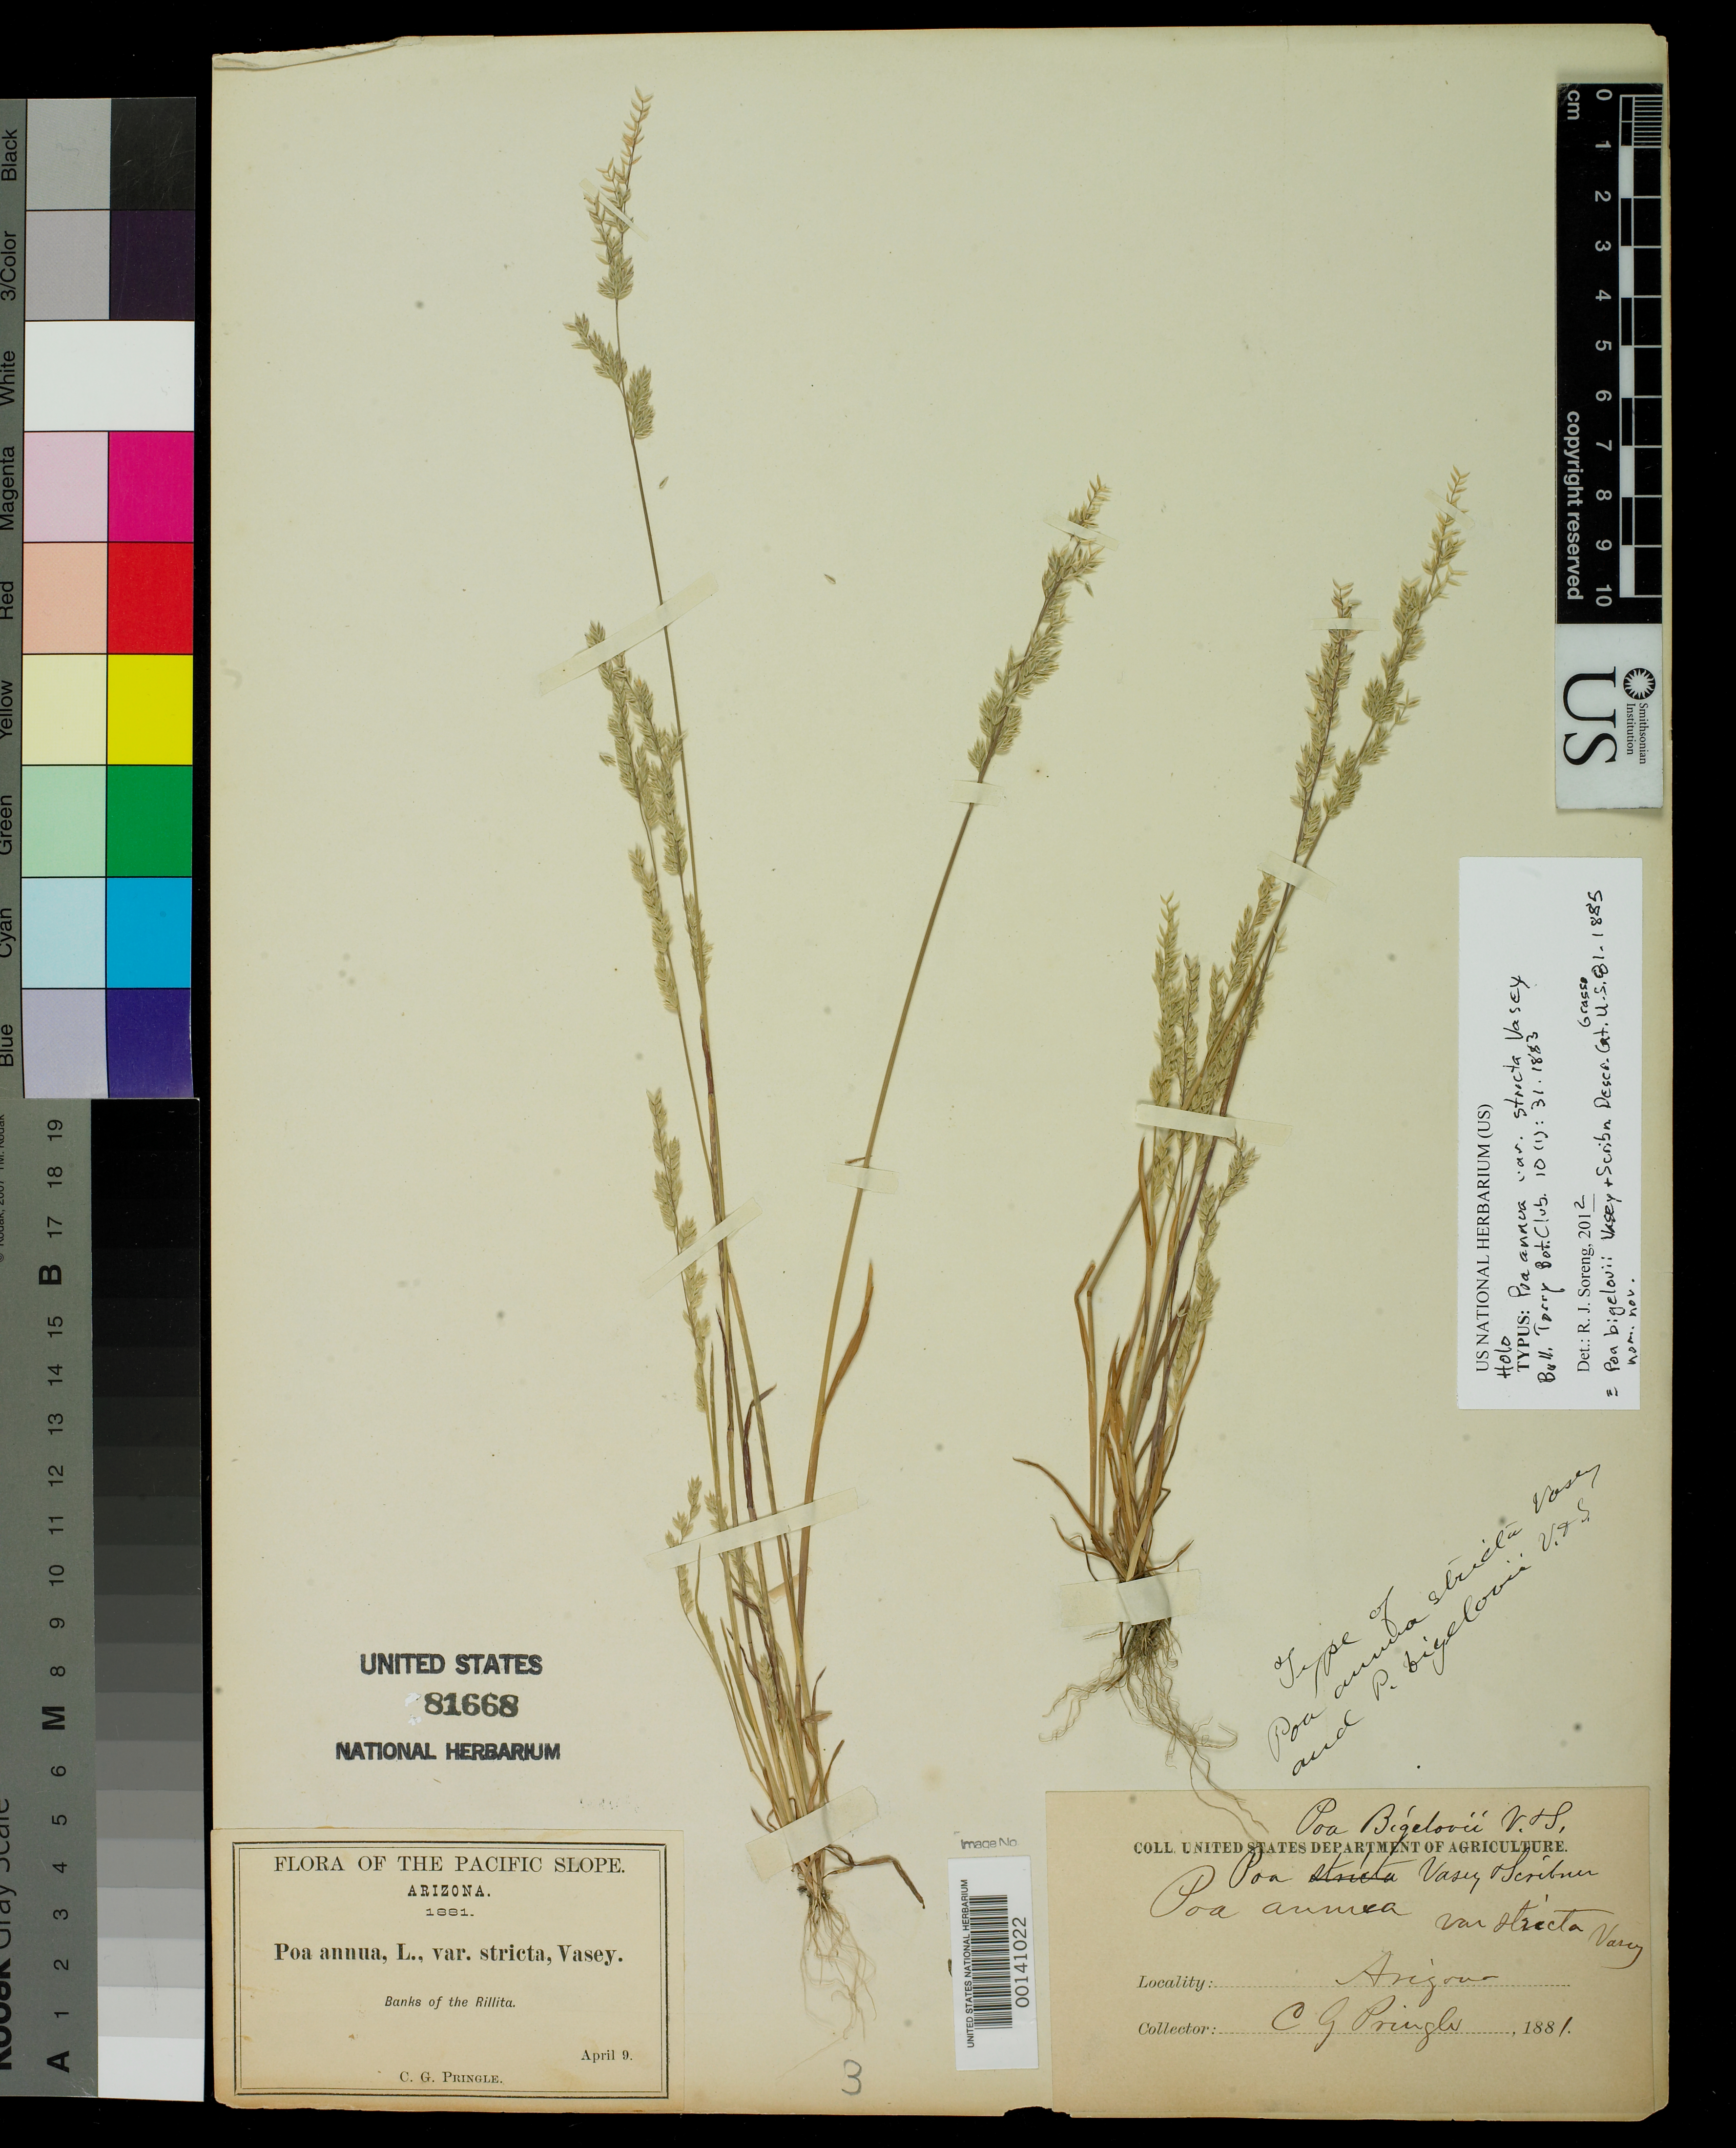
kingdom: Plantae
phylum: Tracheophyta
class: Liliopsida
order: Poales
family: Poaceae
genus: Poa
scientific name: Poa annua var. stricta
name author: Vasey ex Scribn.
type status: Holotype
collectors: C. G. Pringle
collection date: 1881-04-09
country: United States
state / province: Arizona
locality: Banks of the Rillita.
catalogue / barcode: US 81668